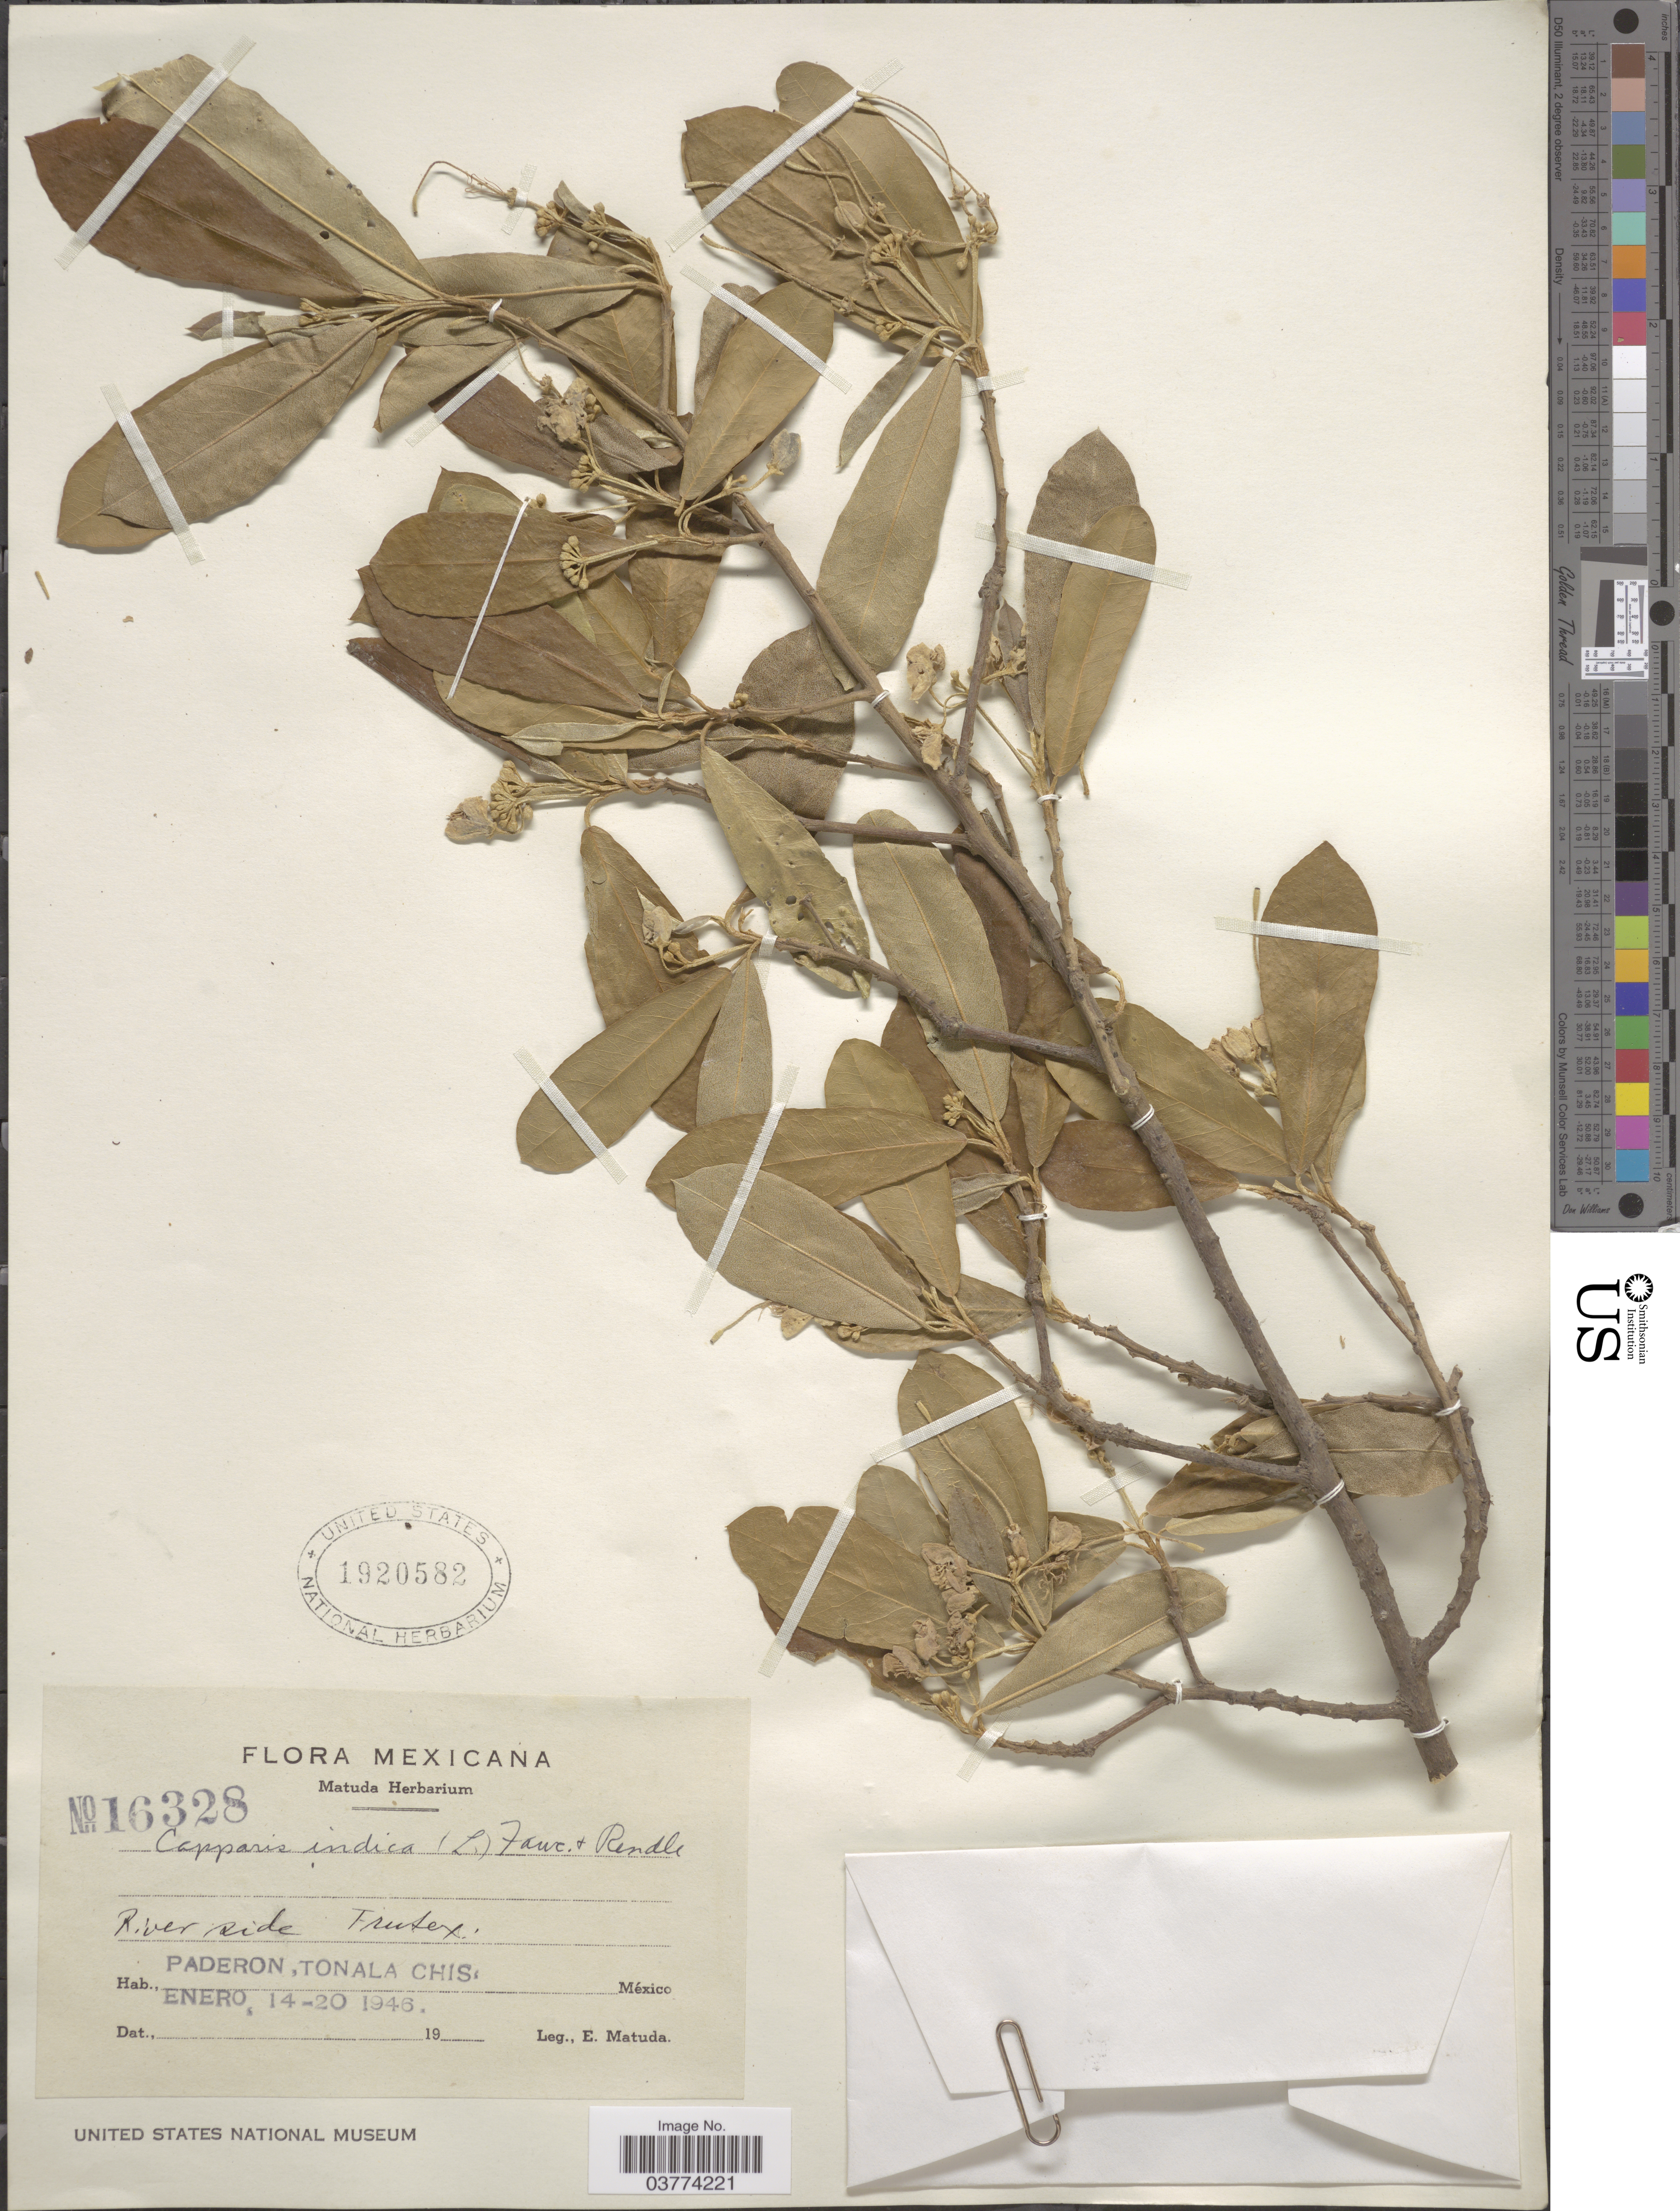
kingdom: Plantae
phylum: Tracheophyta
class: Magnoliopsida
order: Brassicales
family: Capparaceae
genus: Quadrella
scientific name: Quadrella indica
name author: (L.) Iltis & Cornejo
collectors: E. Matuda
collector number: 16328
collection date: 1946-01-14/1946-01-20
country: Mexico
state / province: Chiapas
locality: River side Frutex. Paderon, Tonala Chis.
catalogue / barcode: US 1920582